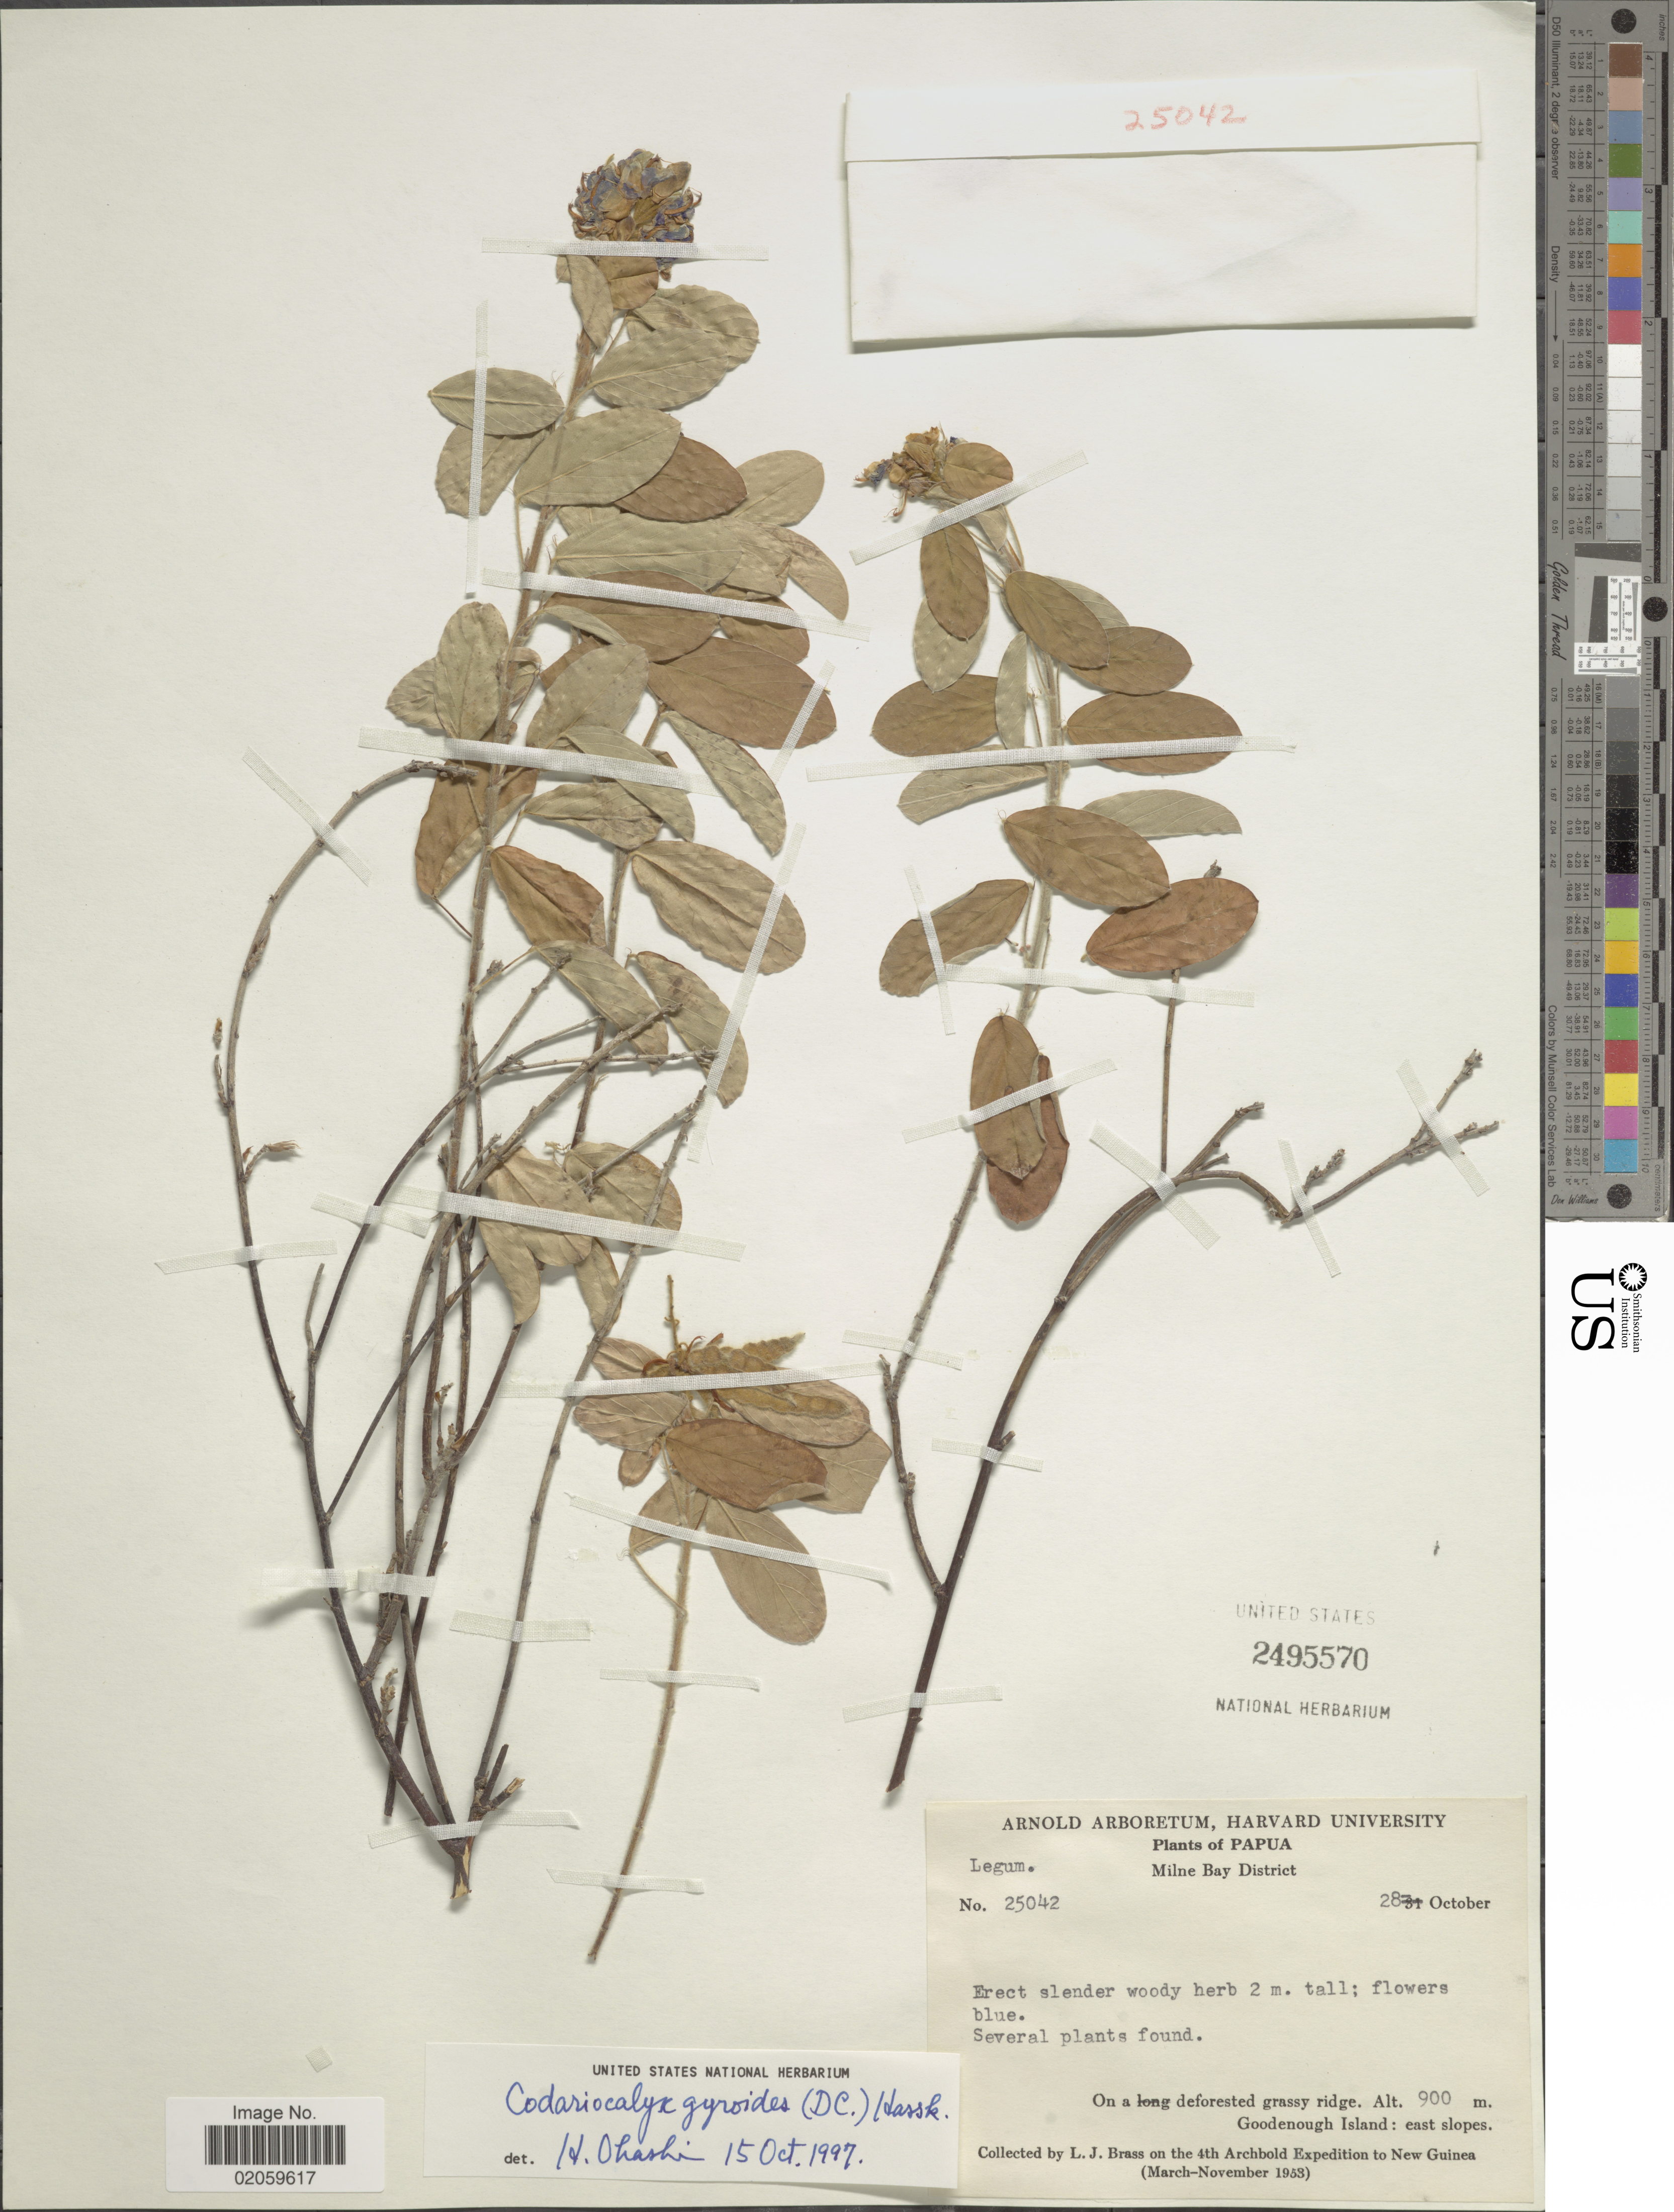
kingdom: Plantae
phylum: Tracheophyta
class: Magnoliopsida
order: Fabales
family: Fabaceae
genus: Codariocalyx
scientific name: Codariocalyx gyroides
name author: (Roxb. & Link) X.Y. Zhu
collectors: L. J. Brass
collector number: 25042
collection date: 1953-10-28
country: Papua New Guinea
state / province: Milne Bay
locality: Papua, Goodenough Island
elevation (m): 900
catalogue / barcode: US 2495570